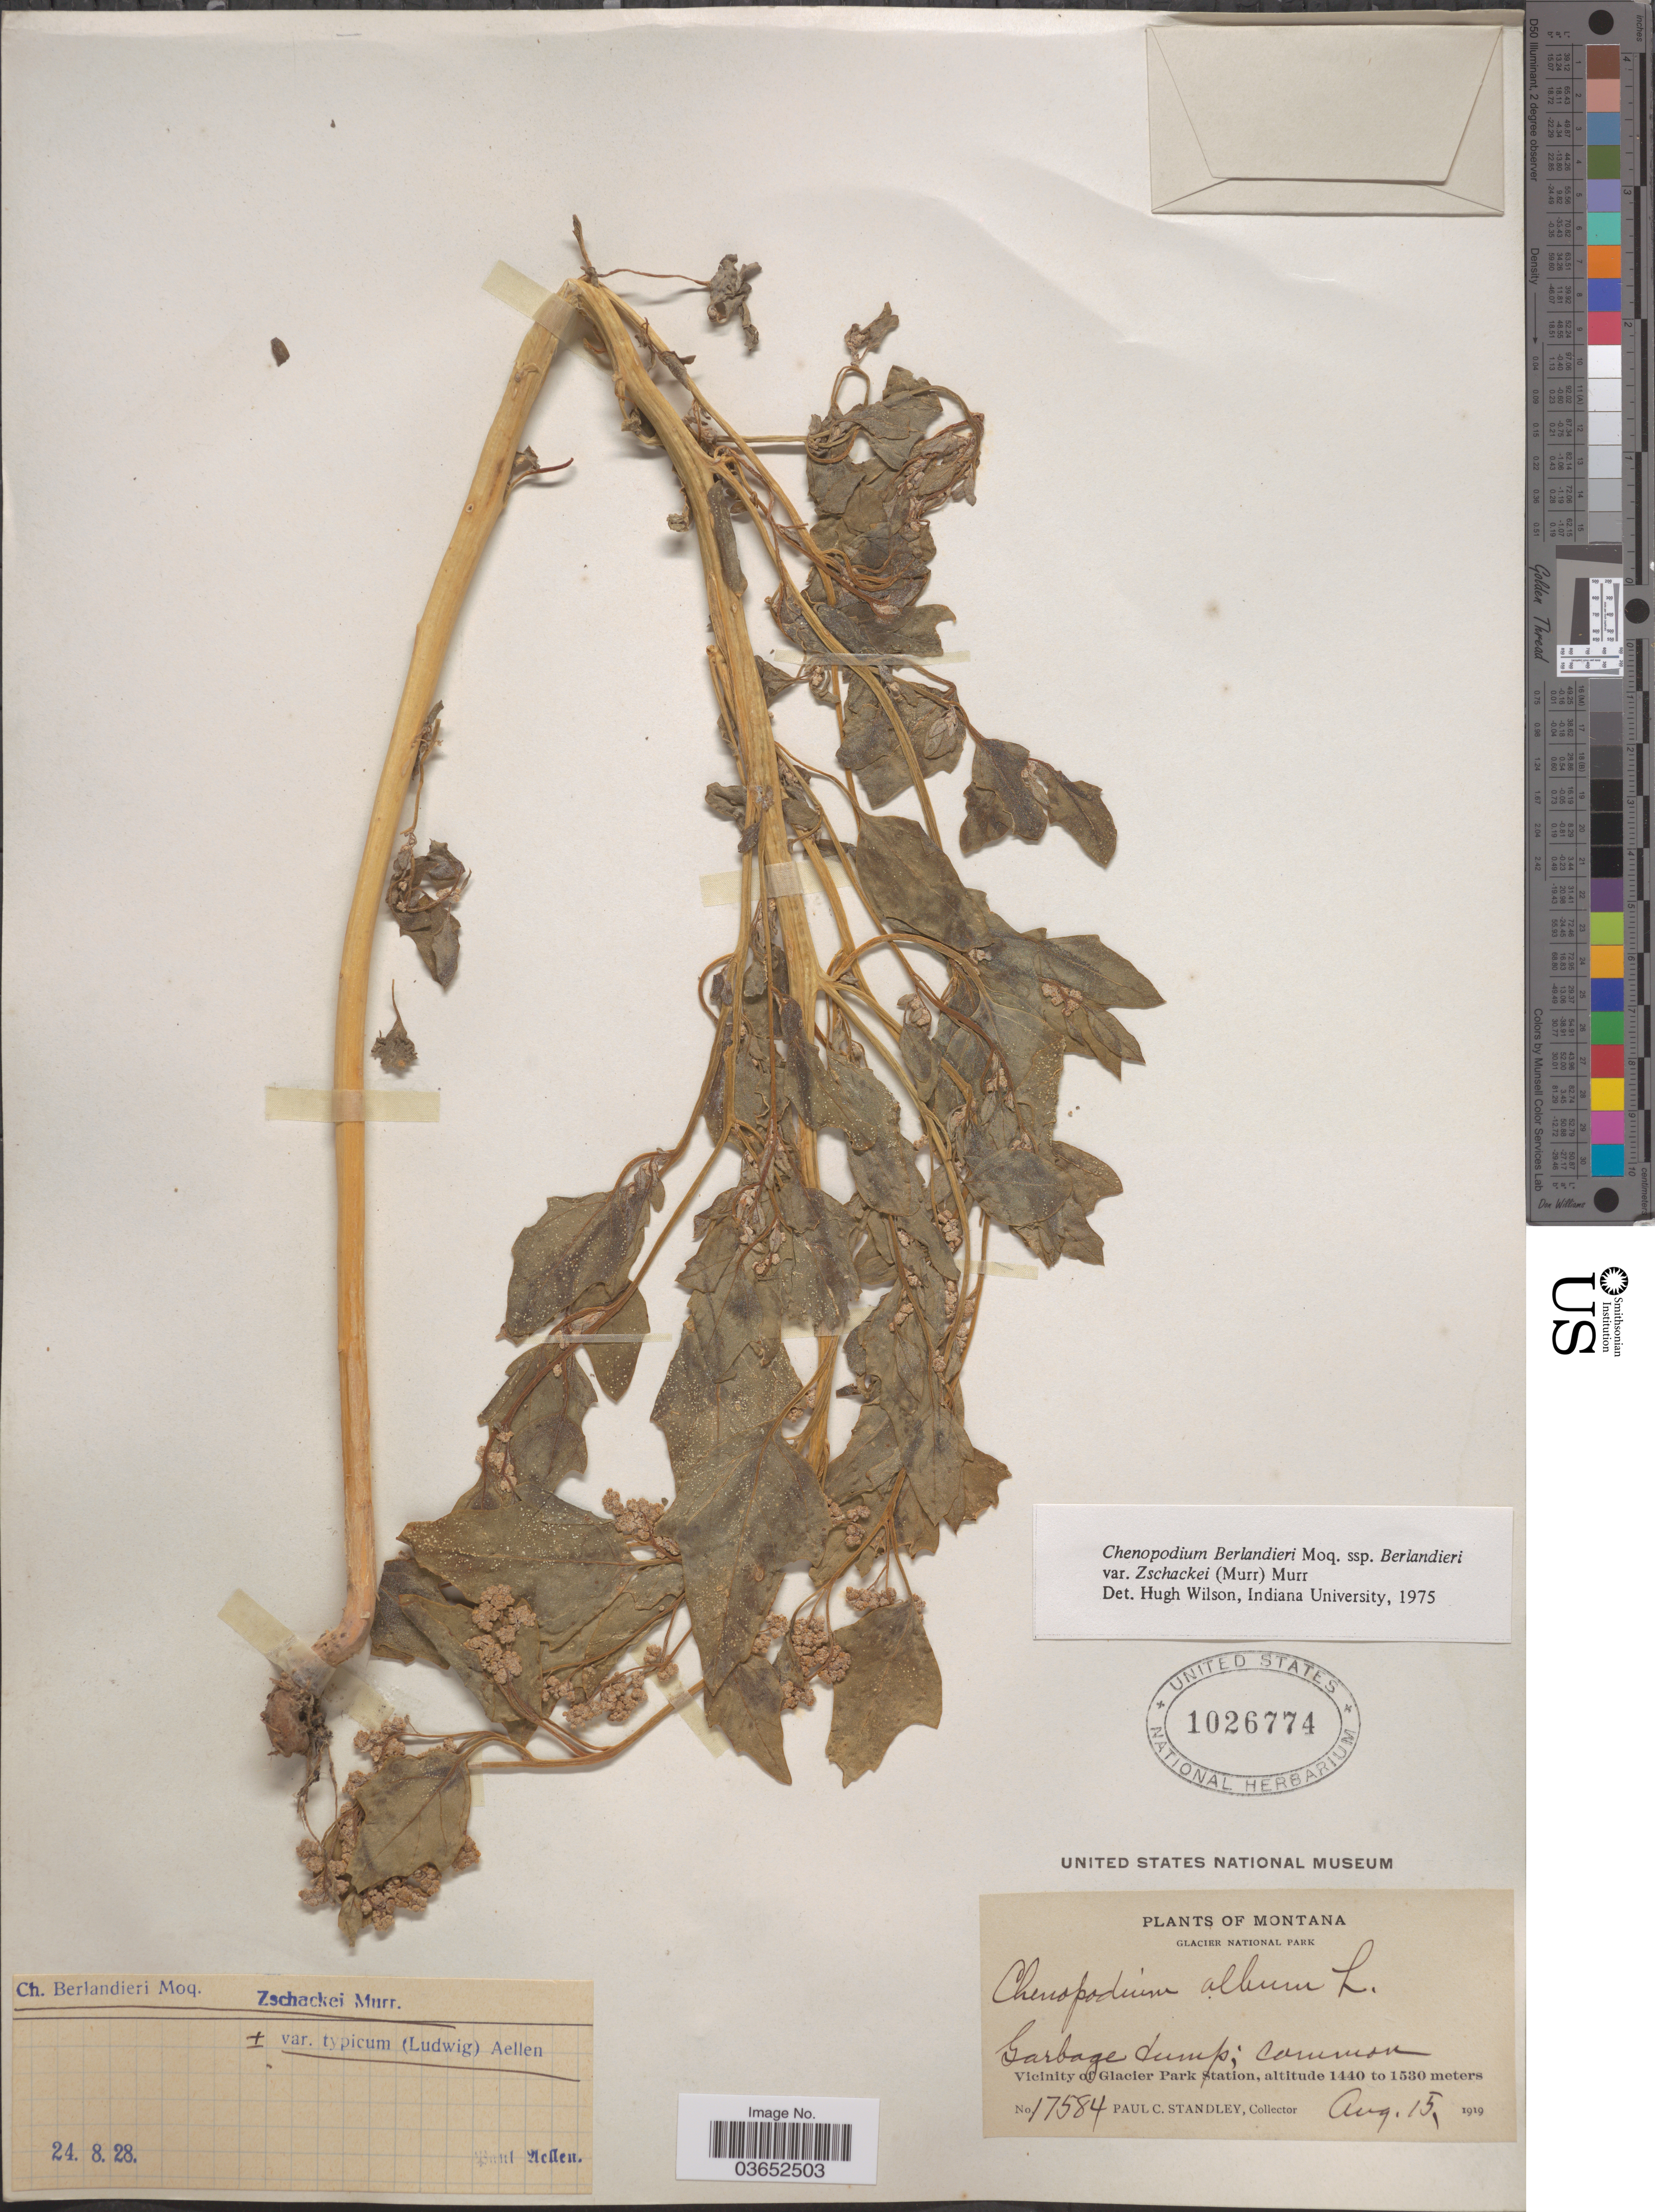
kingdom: Plantae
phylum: Tracheophyta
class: Magnoliopsida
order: Caryophyllales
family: Amaranthaceae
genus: Chenopodium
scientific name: Chenopodium berlandieri var. zschackei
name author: (Murr.) Murr.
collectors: P. C. Standley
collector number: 17584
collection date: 1919-08-15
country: United States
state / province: Montana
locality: Glacier National Park. Vicinity of Glacier Park Station.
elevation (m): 1440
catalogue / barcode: US 1026774